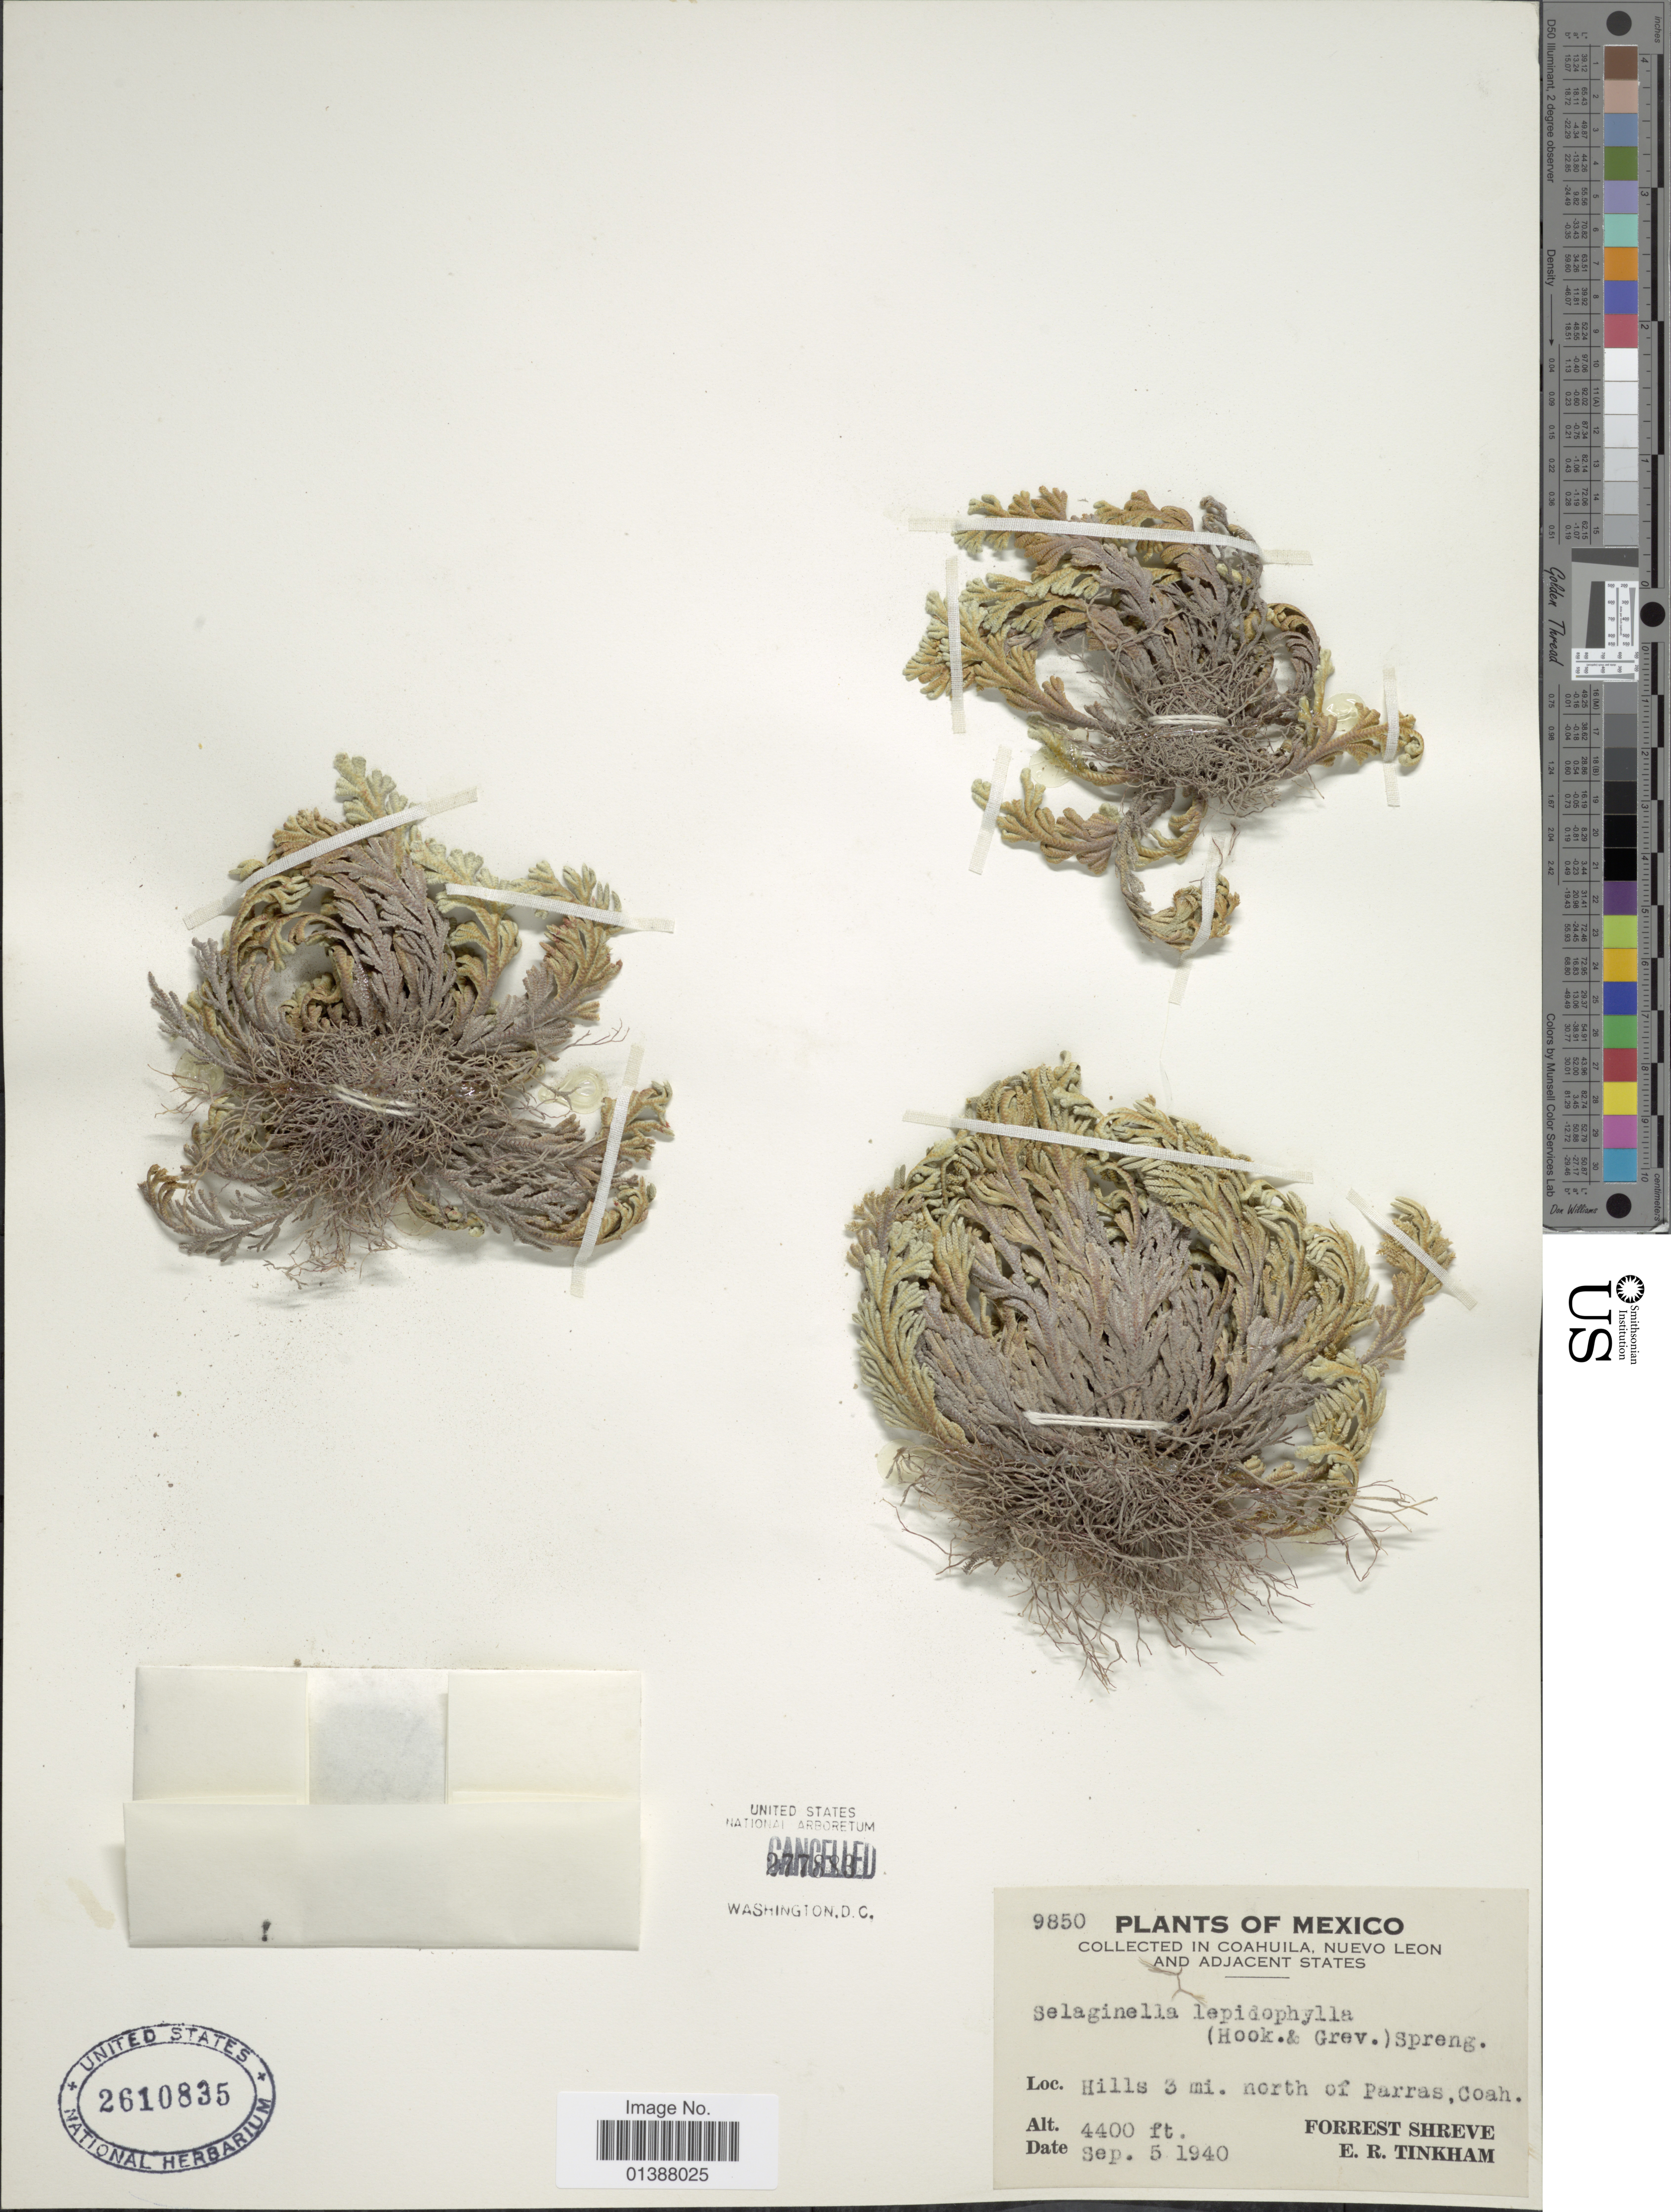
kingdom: Plantae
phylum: Tracheophyta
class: Lycopodiopsida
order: Selaginellales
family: Selaginellaceae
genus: Selaginella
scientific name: Selaginella lepidophylla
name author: (Hook. & Grev.) Spring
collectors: E. Tinkham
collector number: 9850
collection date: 1940-09-05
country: Mexico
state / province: Coahuila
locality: Coahuila, Nuevo Leon and Adjacet States, Hills 3 mi north of Paras, Coah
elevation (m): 1341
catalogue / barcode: US 2610835